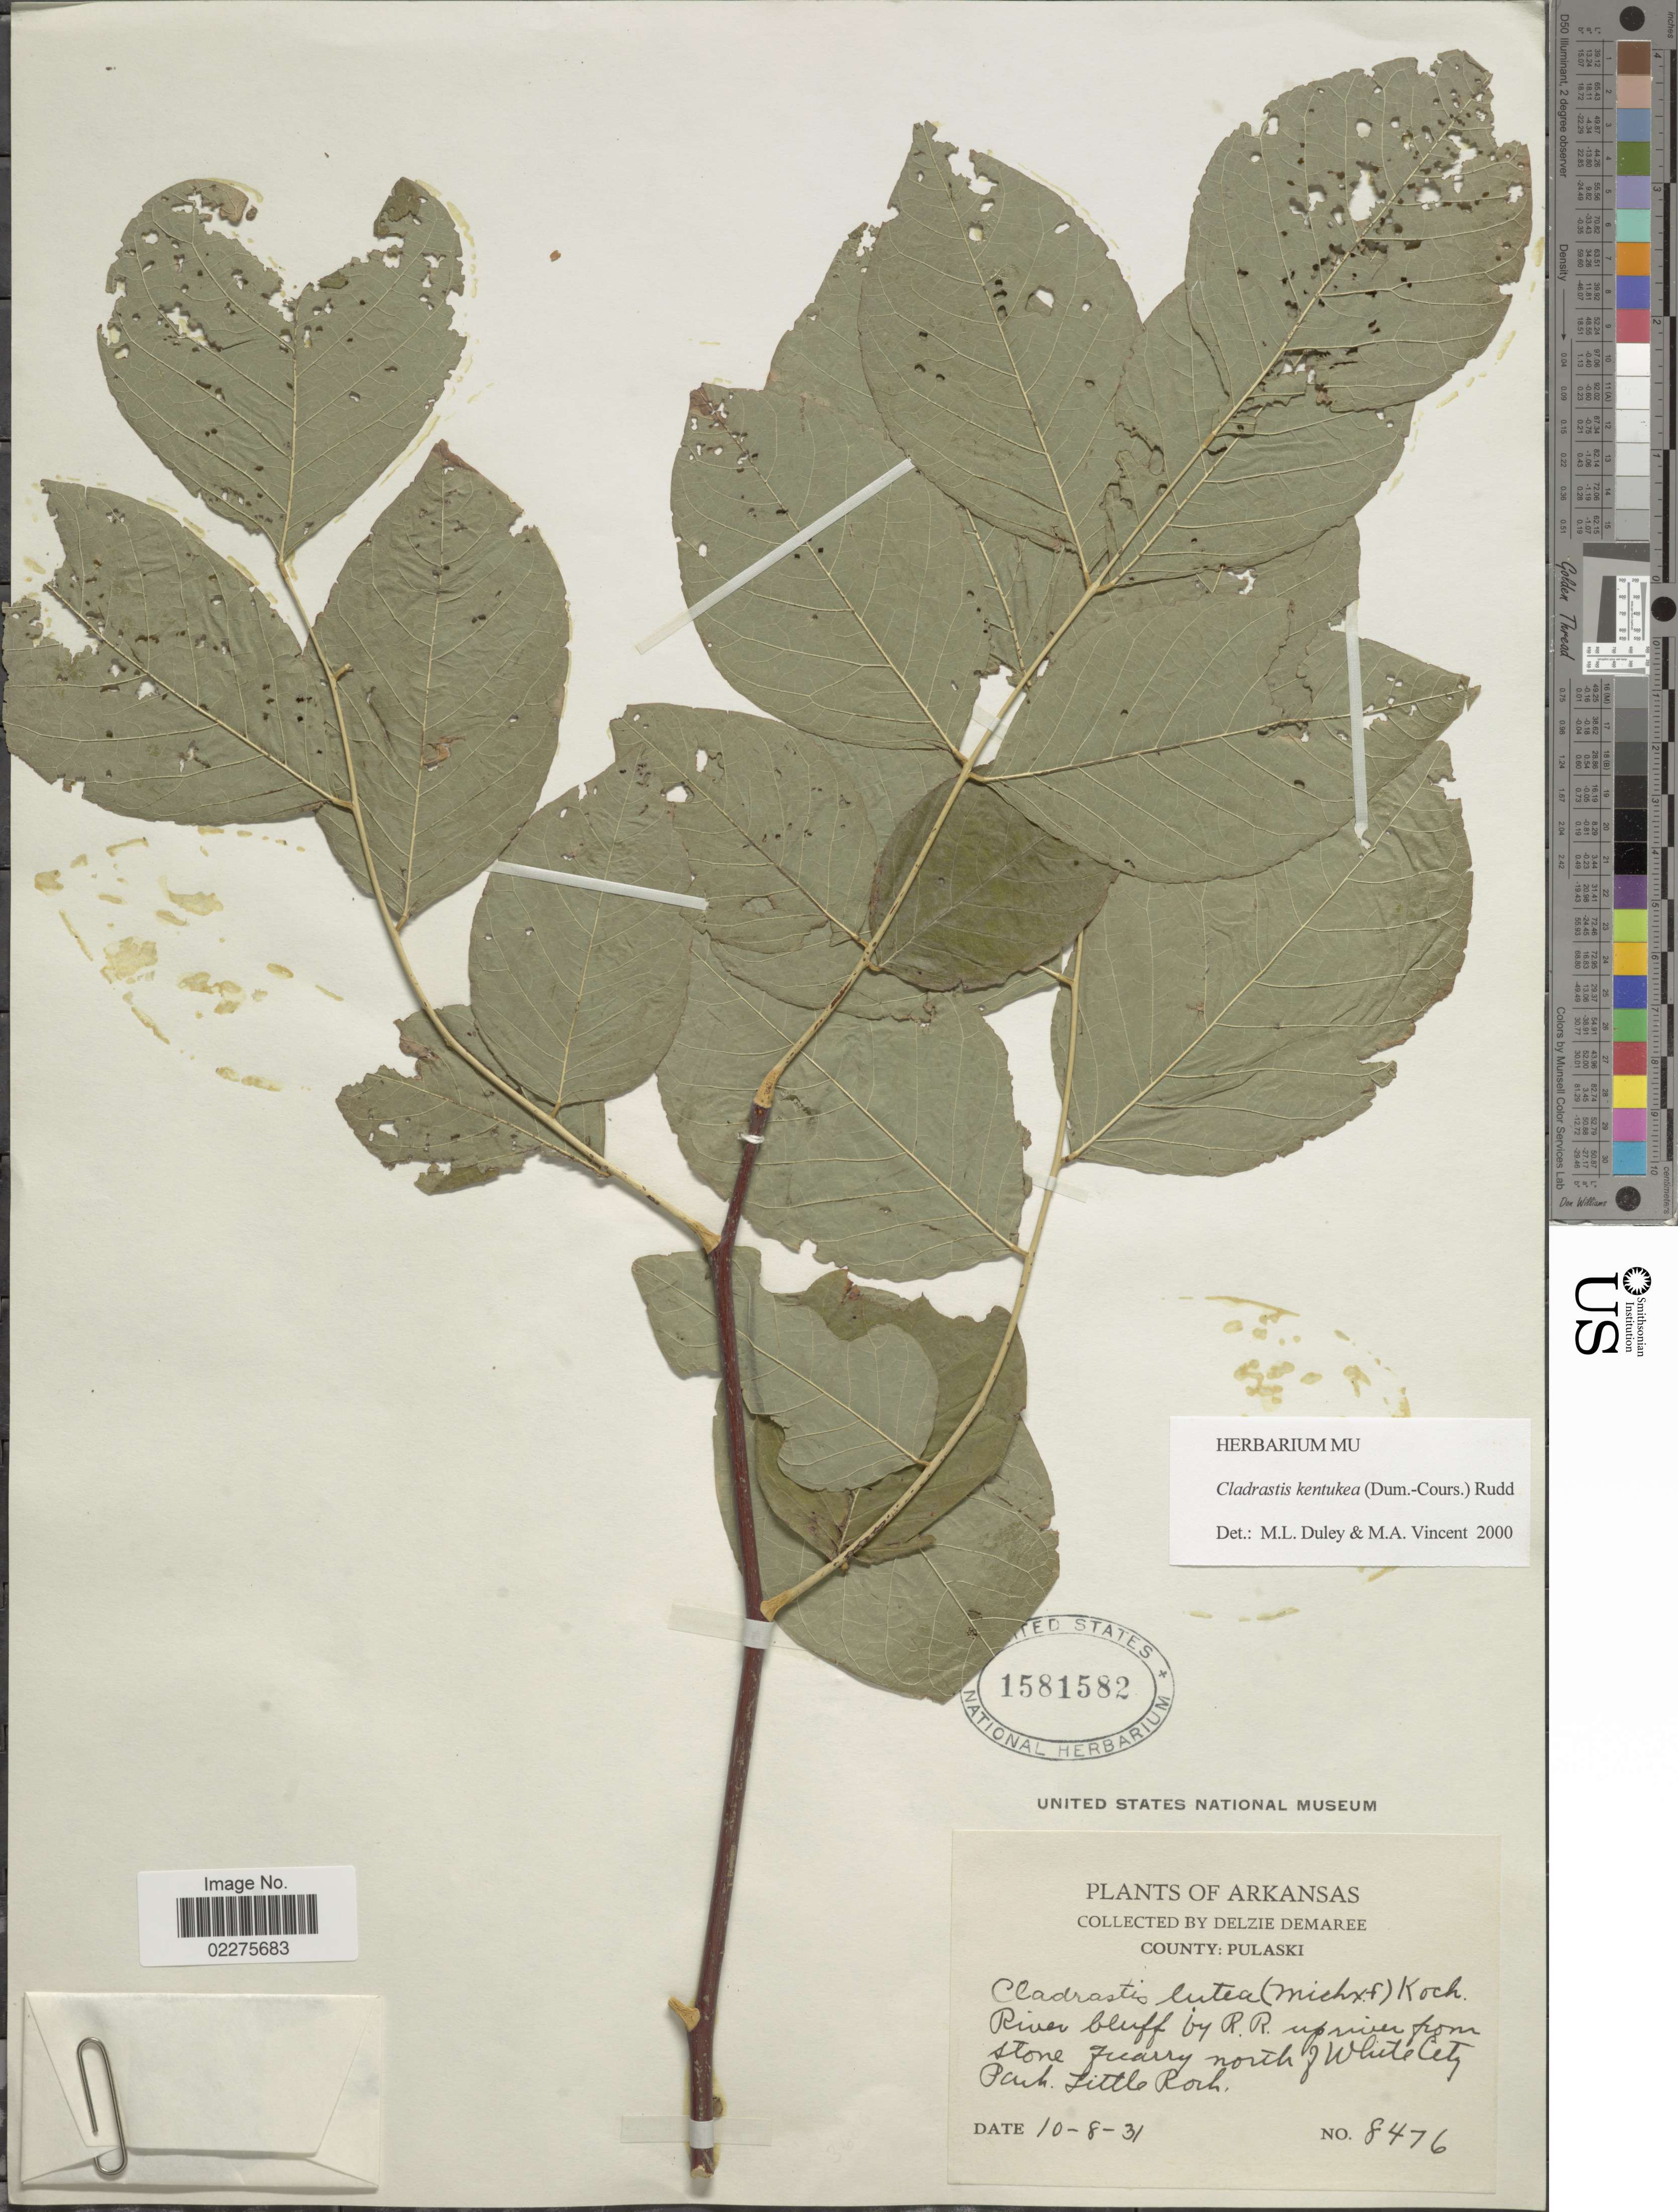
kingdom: Plantae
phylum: Tracheophyta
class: Magnoliopsida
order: Fabales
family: Fabaceae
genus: Cladrastis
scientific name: Cladrastis kentukea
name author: (Dum. Cours.) Rudd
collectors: D. Demaree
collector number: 8476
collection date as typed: Transcribed d/m/y: 8/10/31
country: United States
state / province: Arkansas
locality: County: Pulaski. River bluff by R. R. up river from stone quarry north of White City Park. Little Rock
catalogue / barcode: US 1581582